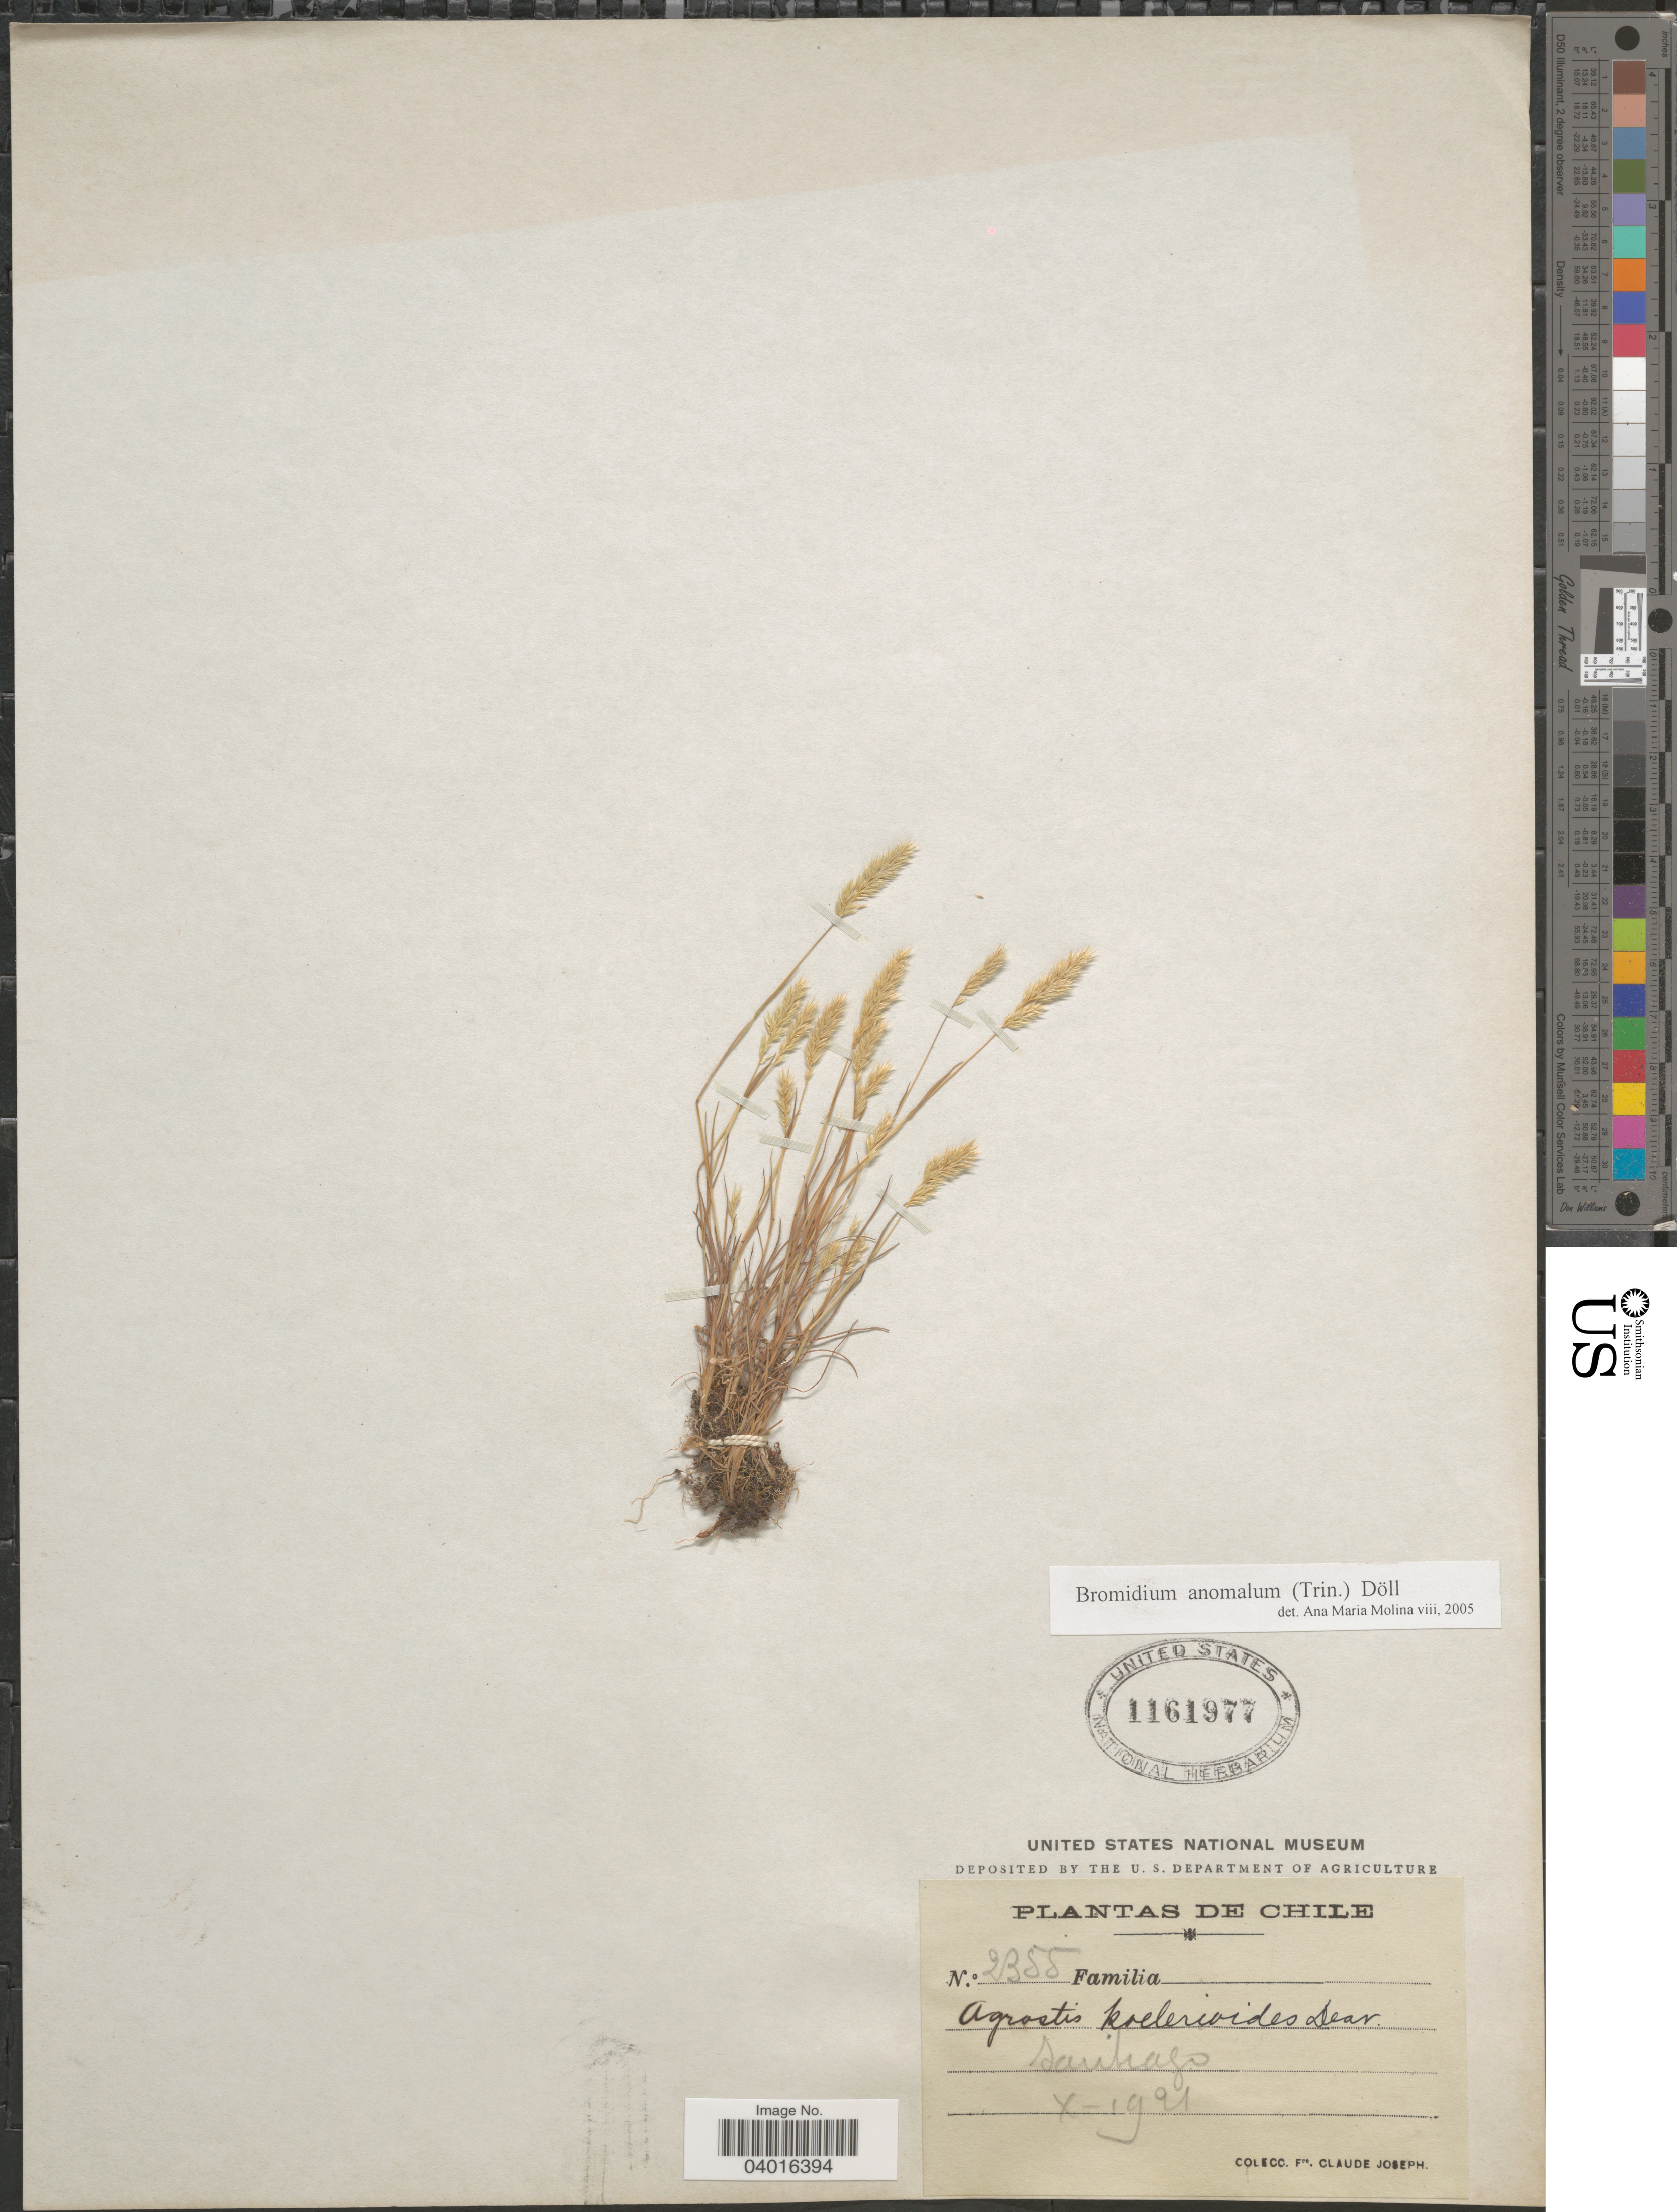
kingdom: Plantae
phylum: Tracheophyta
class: Liliopsida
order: Poales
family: Poaceae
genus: Bromidium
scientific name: Bromidium anomalum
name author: (Trin.) Döll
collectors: Bro. Claude-Joseph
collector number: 2355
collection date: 1921-10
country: Chile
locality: Santiago.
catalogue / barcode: US 1161977